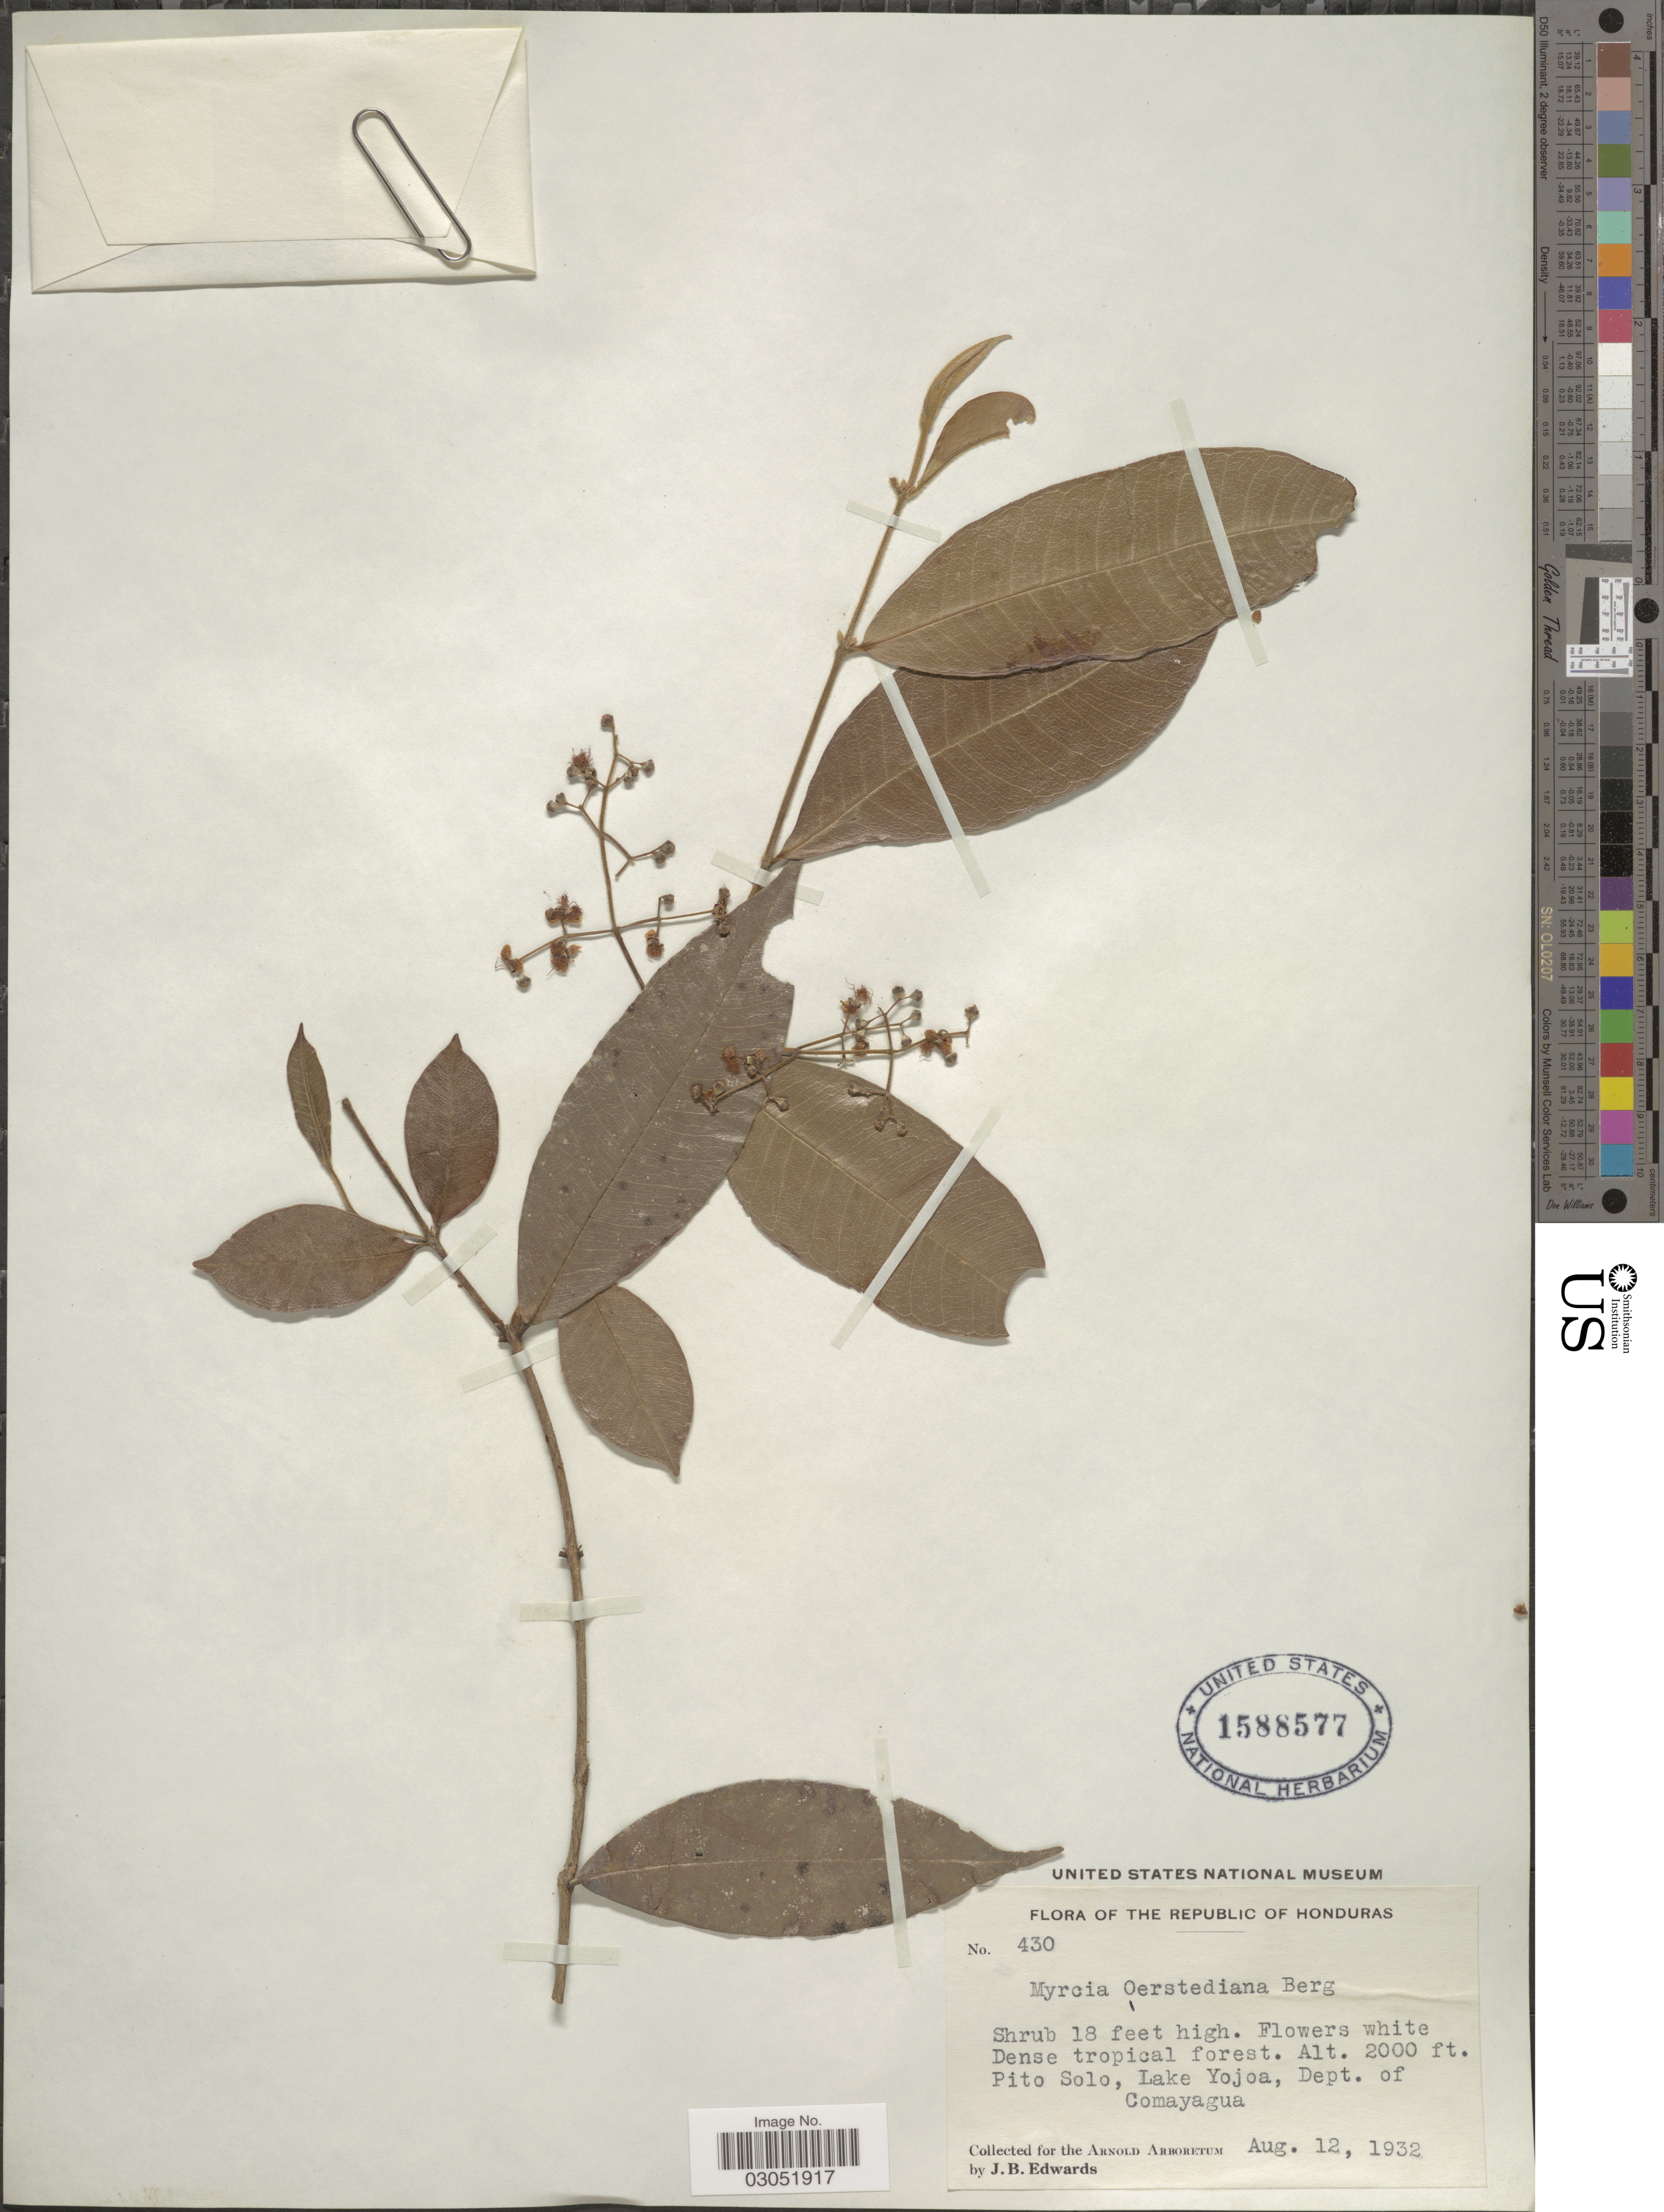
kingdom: Plantae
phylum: Tracheophyta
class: Magnoliopsida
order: Myrtales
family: Myrtaceae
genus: Myrcia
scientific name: Myrcia splendens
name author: (Sw.) DC.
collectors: J. B. Edwards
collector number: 430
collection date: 1932-08-12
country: Honduras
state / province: Comayagua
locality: The Republic of Honduras. Pito Solo, Lake Yojoa, Dept. of Comayagua.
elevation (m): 610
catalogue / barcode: US 1588577